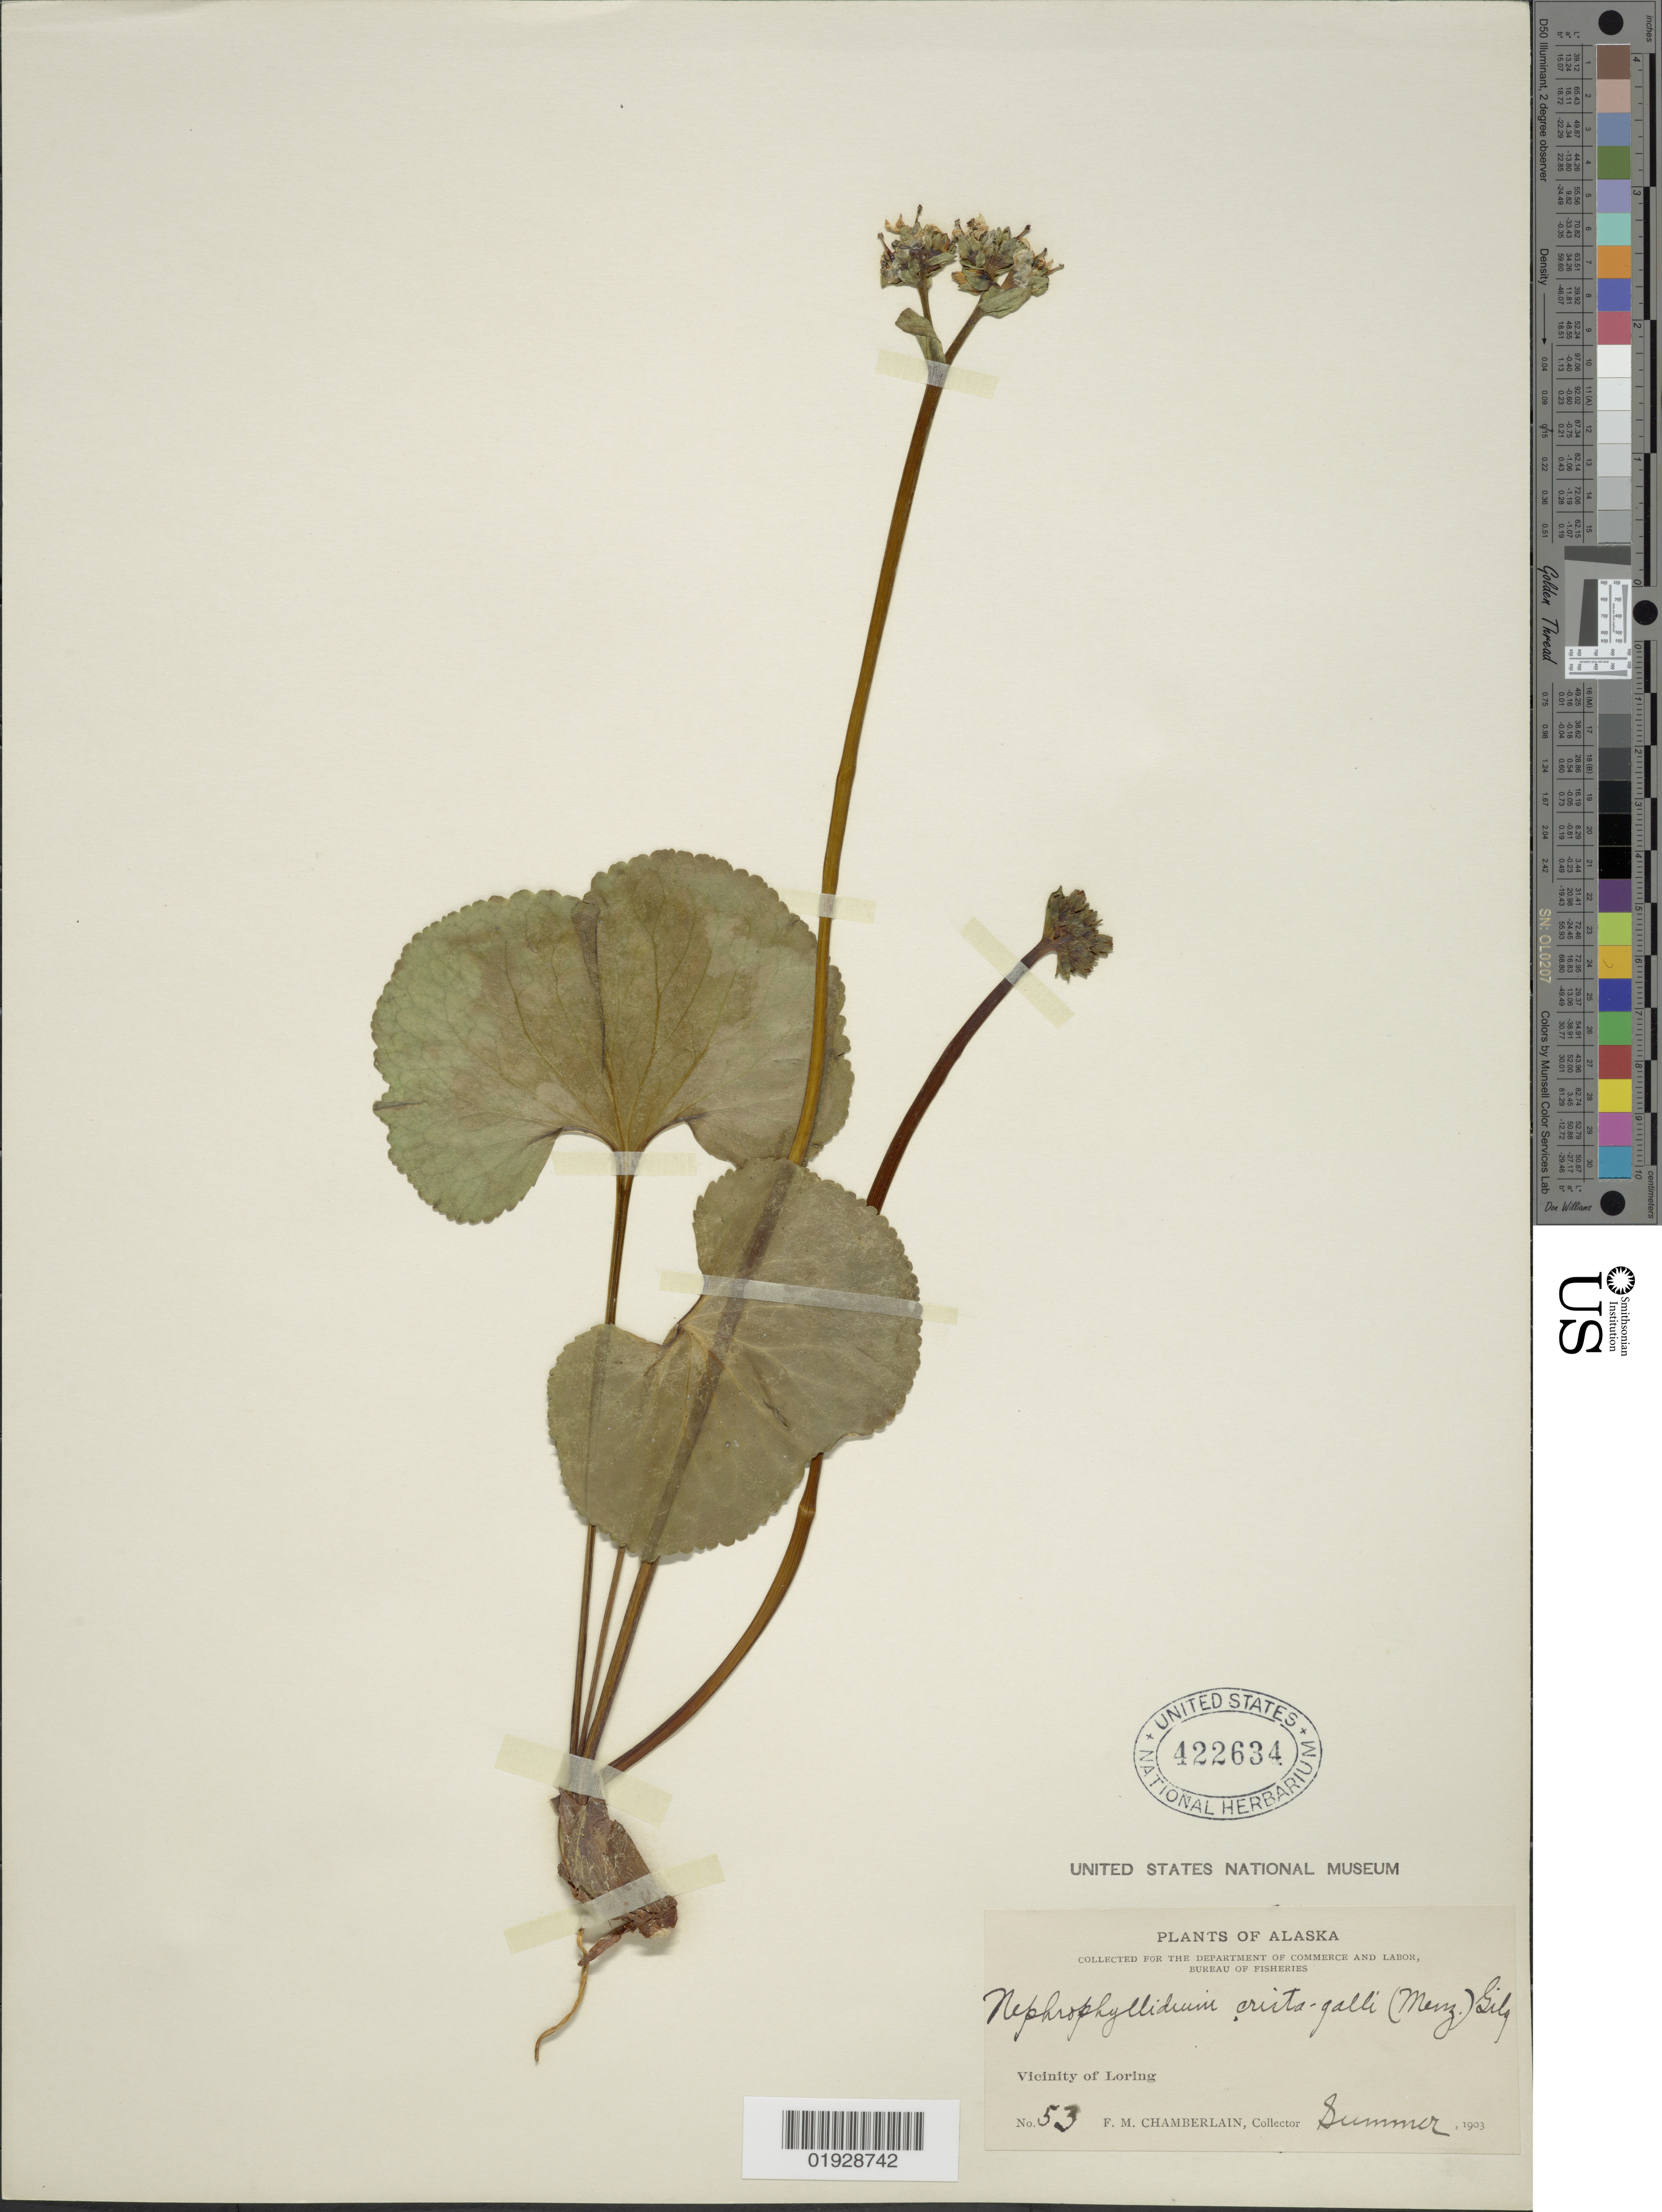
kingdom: Plantae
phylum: Tracheophyta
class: Magnoliopsida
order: Asterales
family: Menyanthaceae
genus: Nephrophyllidium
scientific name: Nephrophyllidium crista-galli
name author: (Menzies ex Hook.) Gilg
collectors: F. Chamberlain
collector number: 53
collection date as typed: Summer 1903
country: United States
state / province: Alaska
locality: Vicinity of Loring.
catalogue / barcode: US 422634